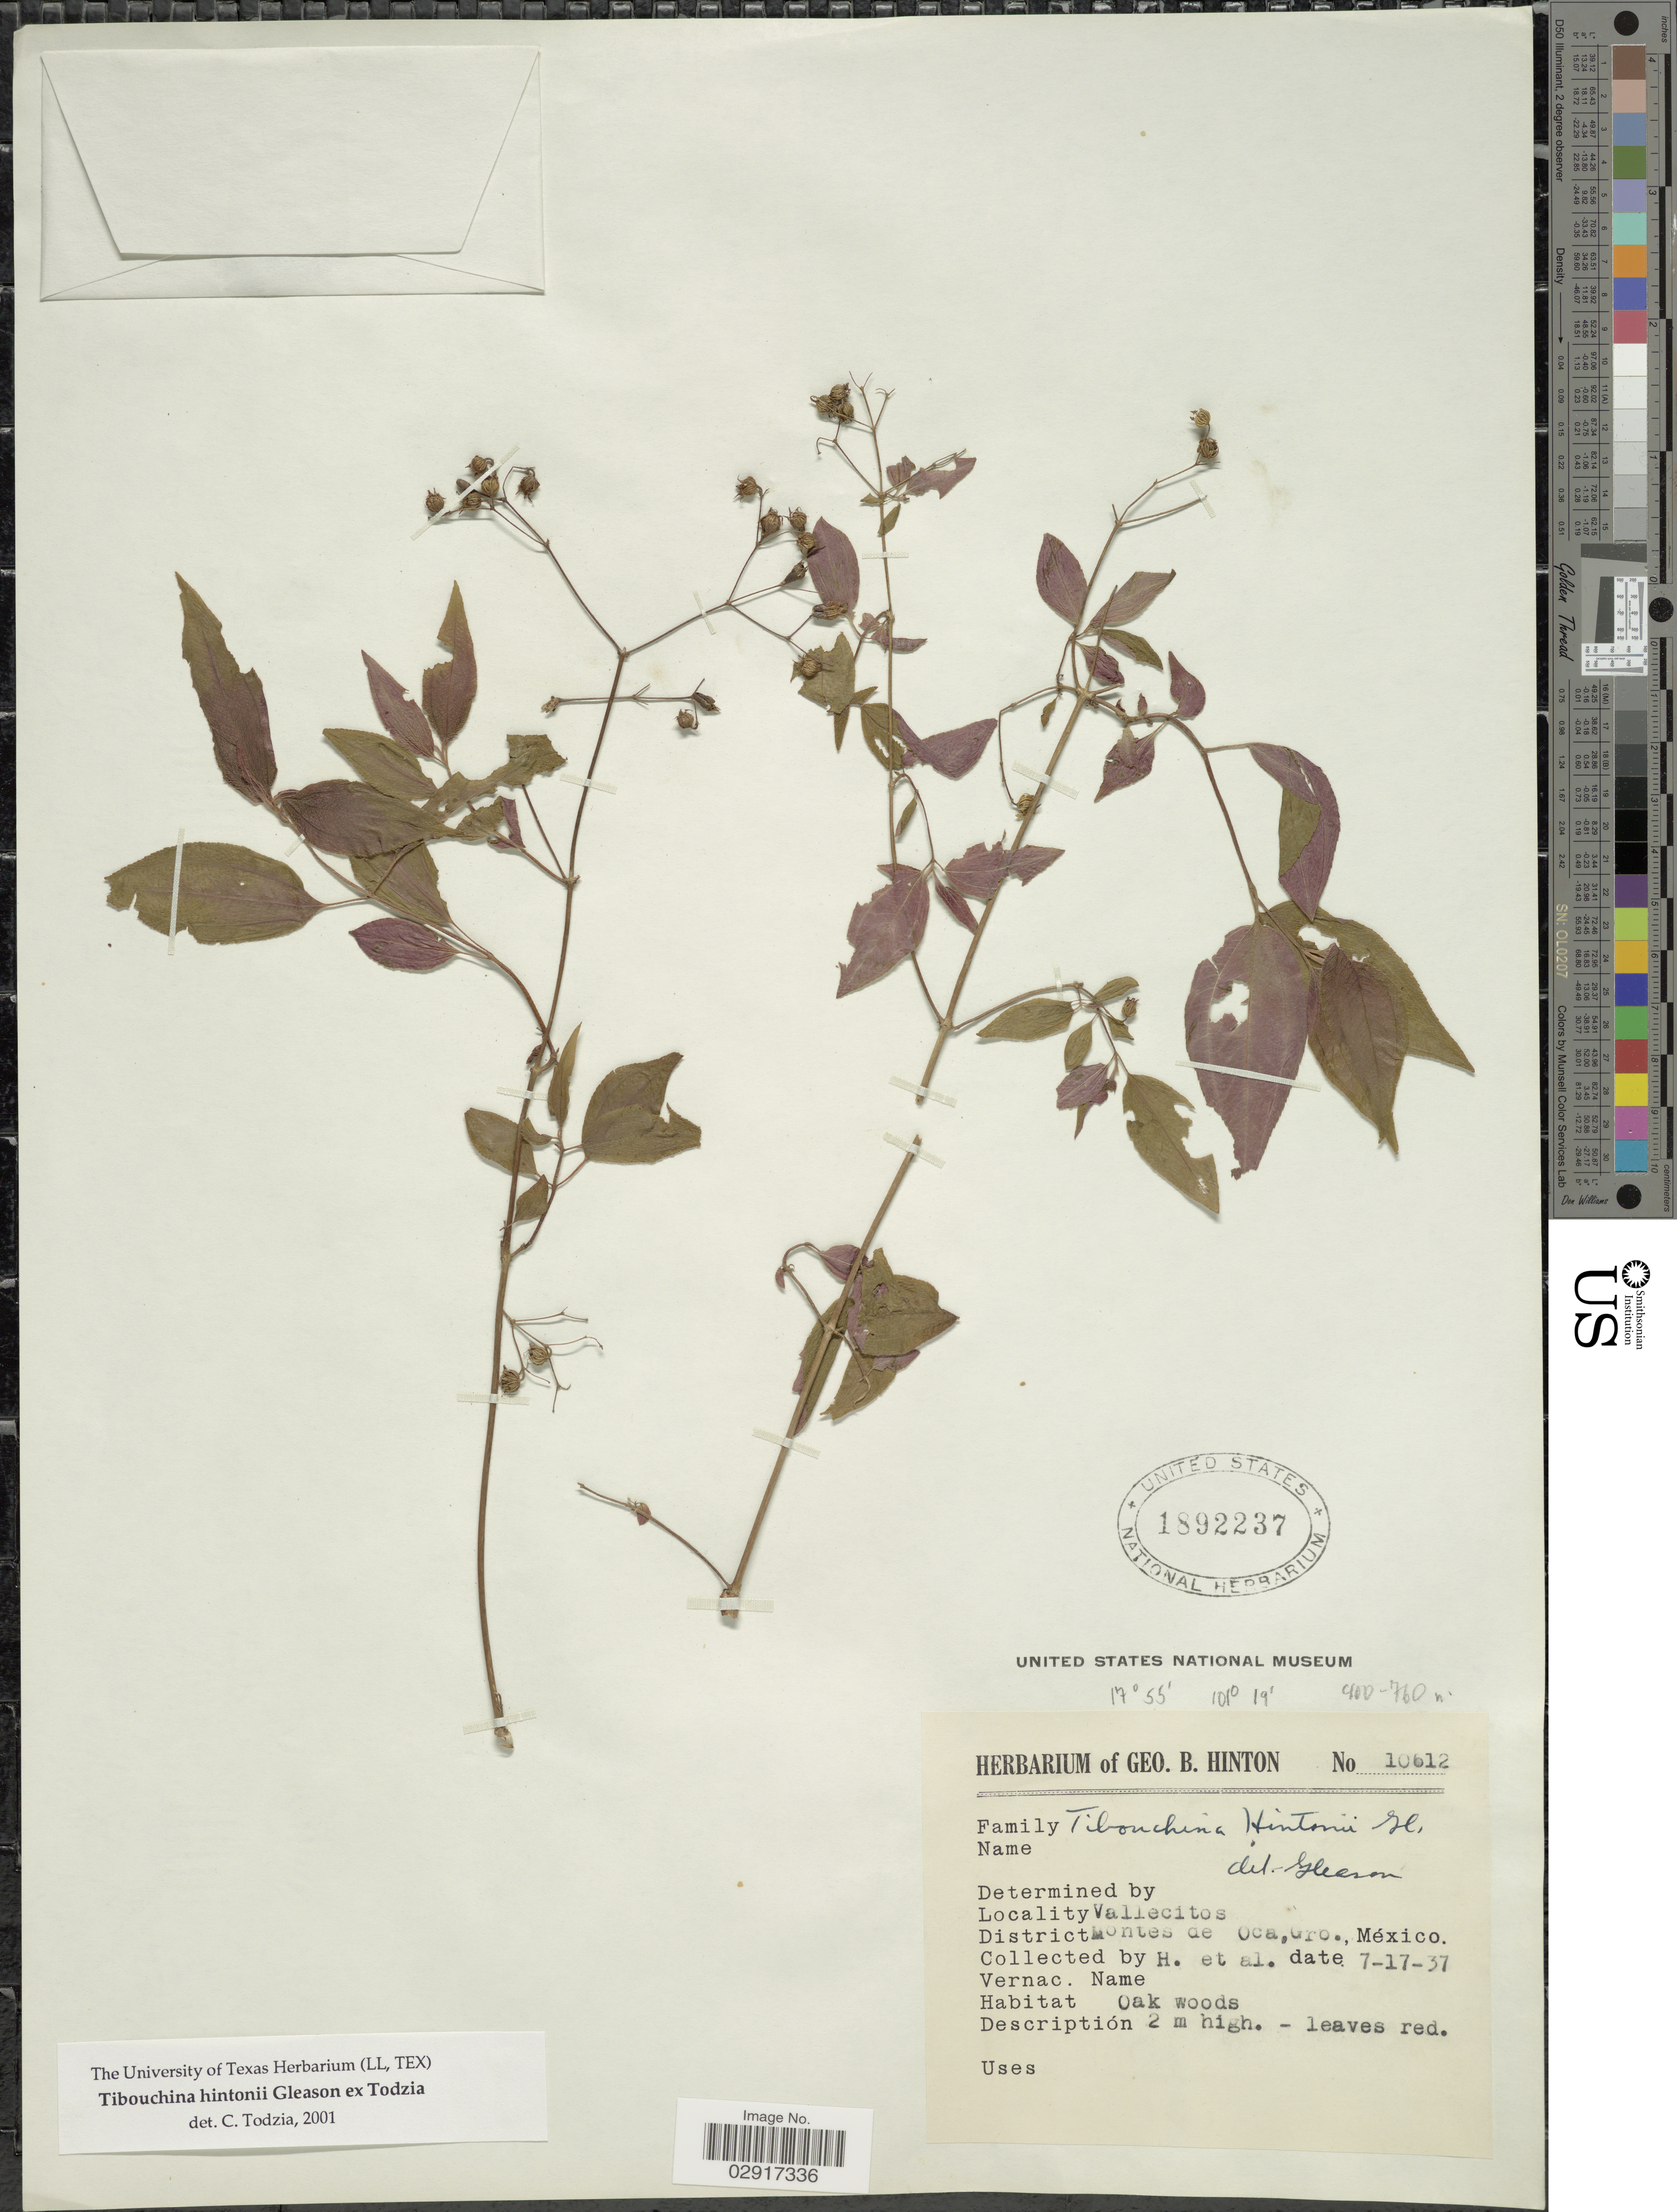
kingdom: Plantae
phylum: Tracheophyta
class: Magnoliopsida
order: Myrtales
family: Melastomataceae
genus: Chaetogastra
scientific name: Chaetogastra hintonii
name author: (Gleason ex Todzia) P.J.F. Guim. & Michelang.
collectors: G. B. Hinton & et al.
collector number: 10612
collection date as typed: Transcribed d/m/y: 17/7/37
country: Mexico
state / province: Guerrero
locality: Vallecitos. District Montes de Oca, Gro.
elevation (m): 400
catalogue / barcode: US 1892237